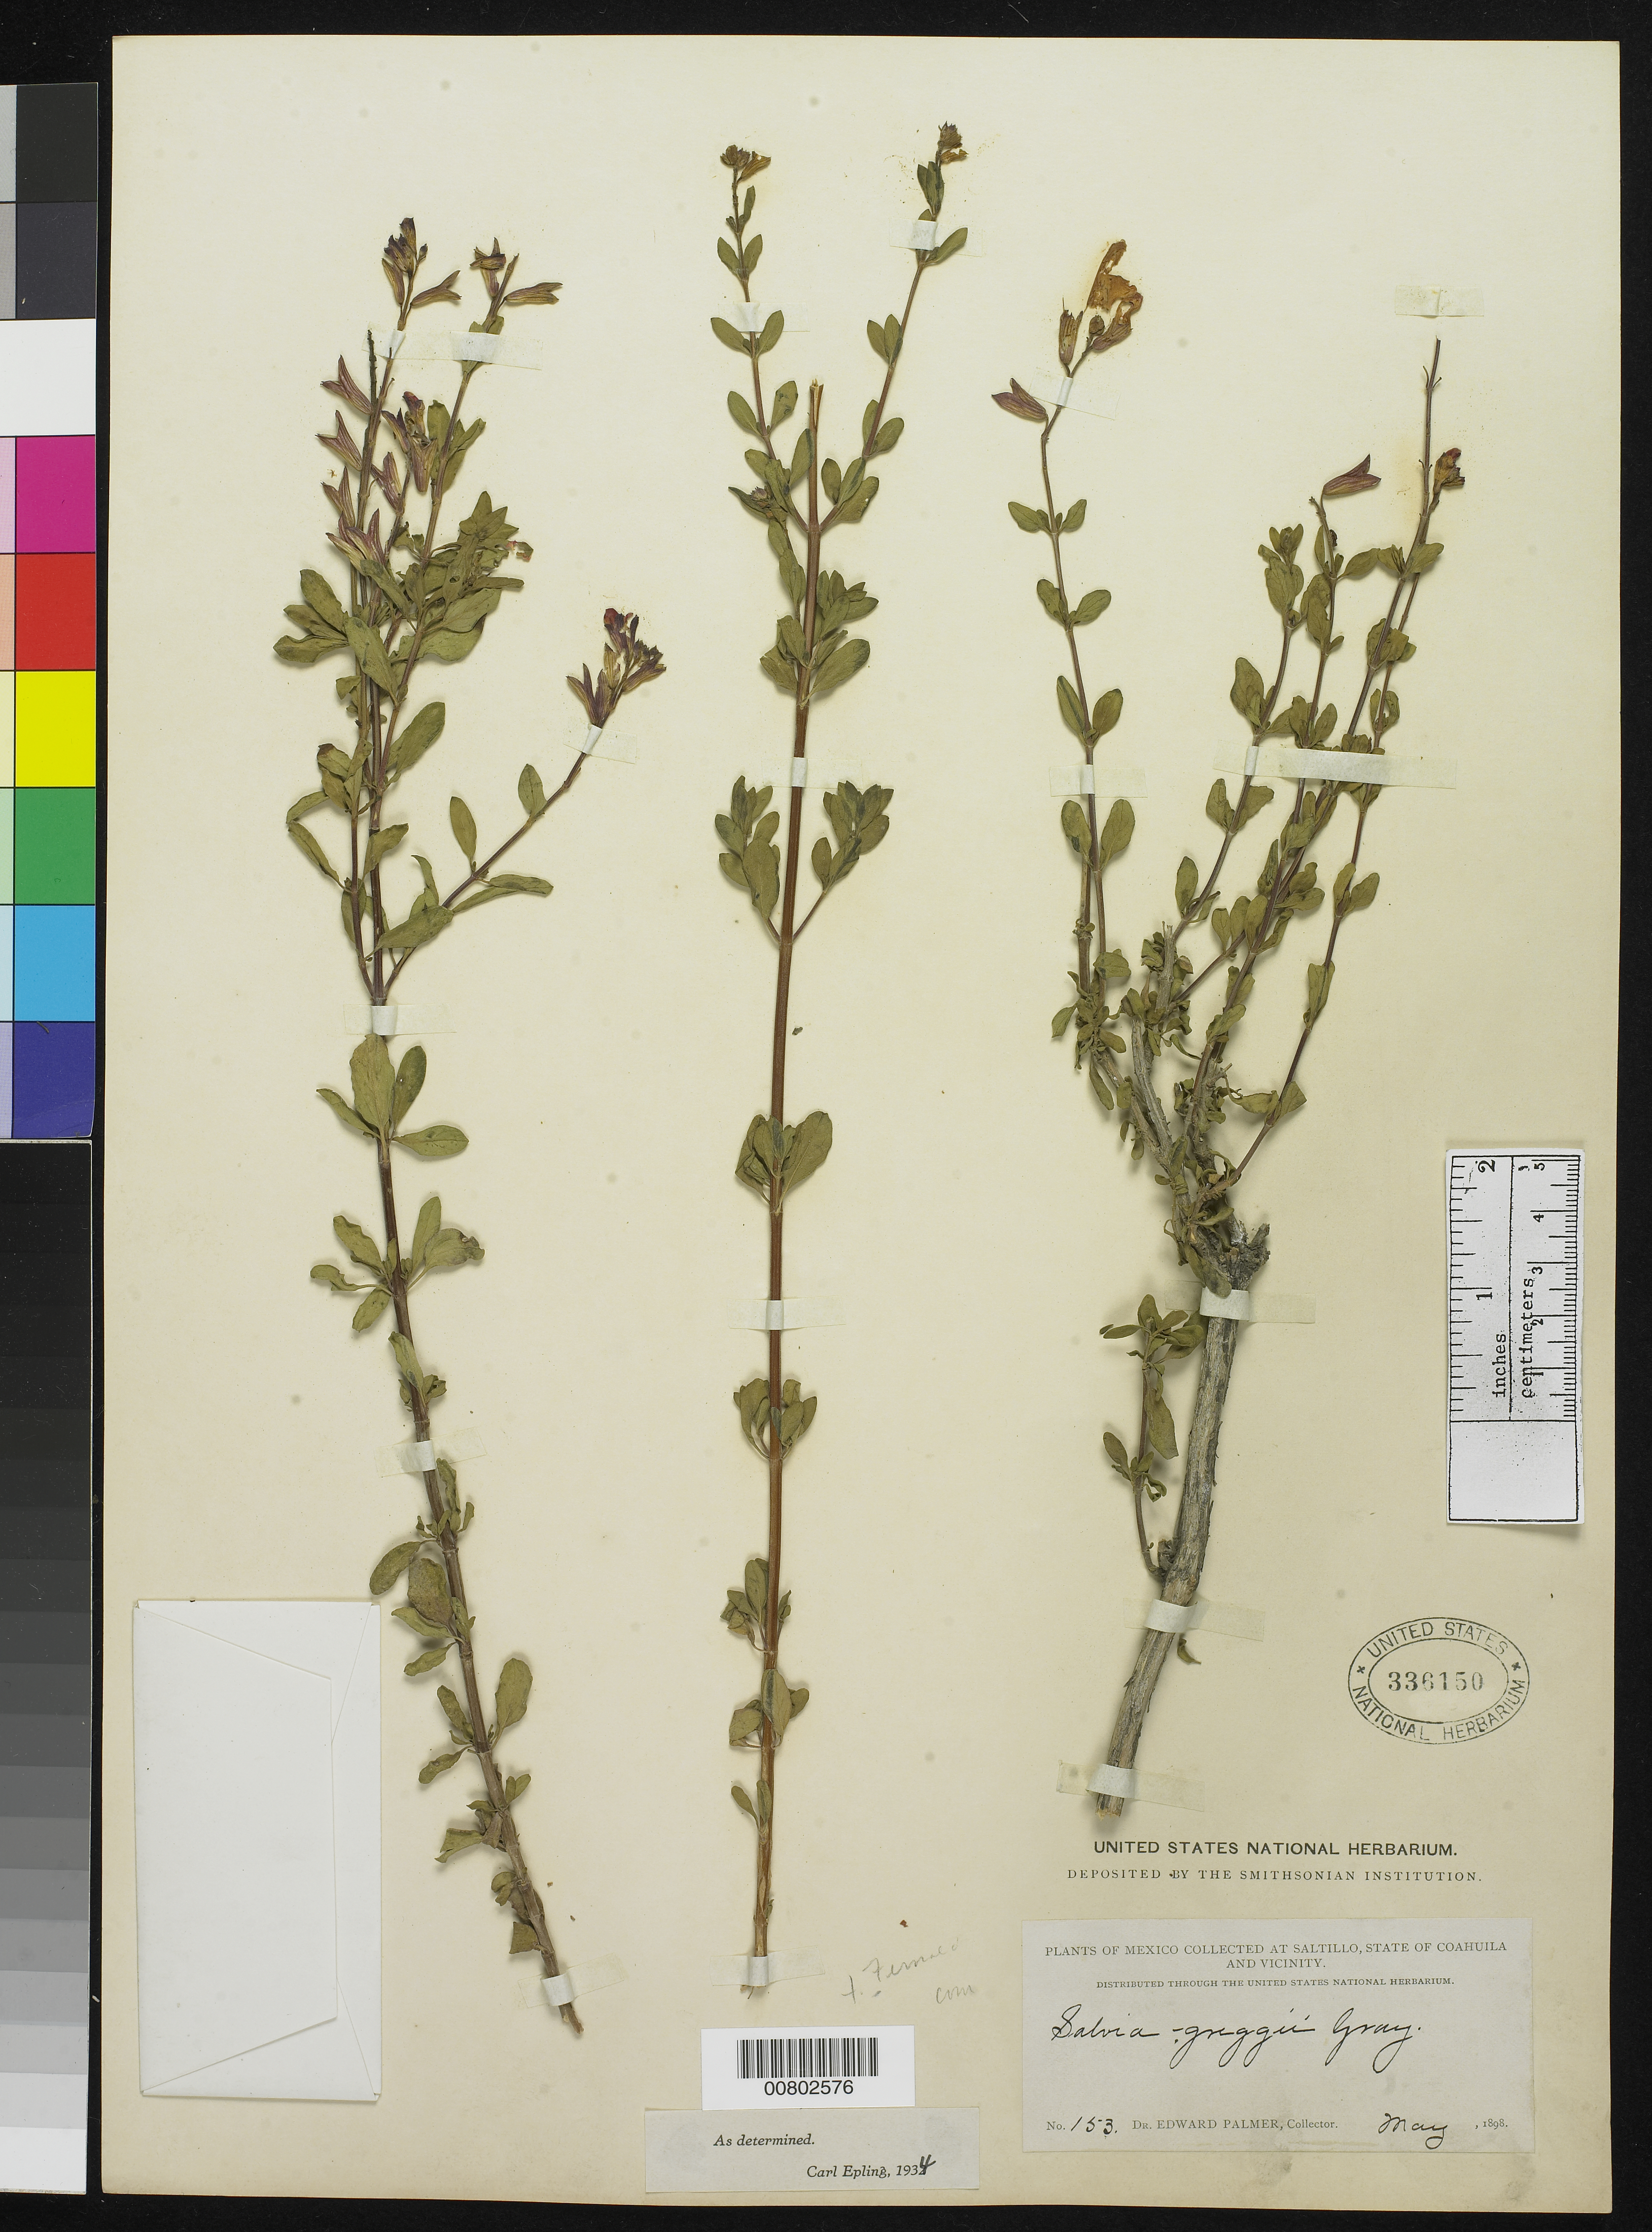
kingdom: Plantae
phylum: Tracheophyta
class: Magnoliopsida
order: Lamiales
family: Lamiaceae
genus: Salvia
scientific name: Salvia greggii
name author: A. Gray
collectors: E. Palmer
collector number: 153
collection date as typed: May 1898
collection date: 1898-05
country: Mexico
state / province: Coahuila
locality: Saltillo, Coahuila and vicinity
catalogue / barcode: US 336150